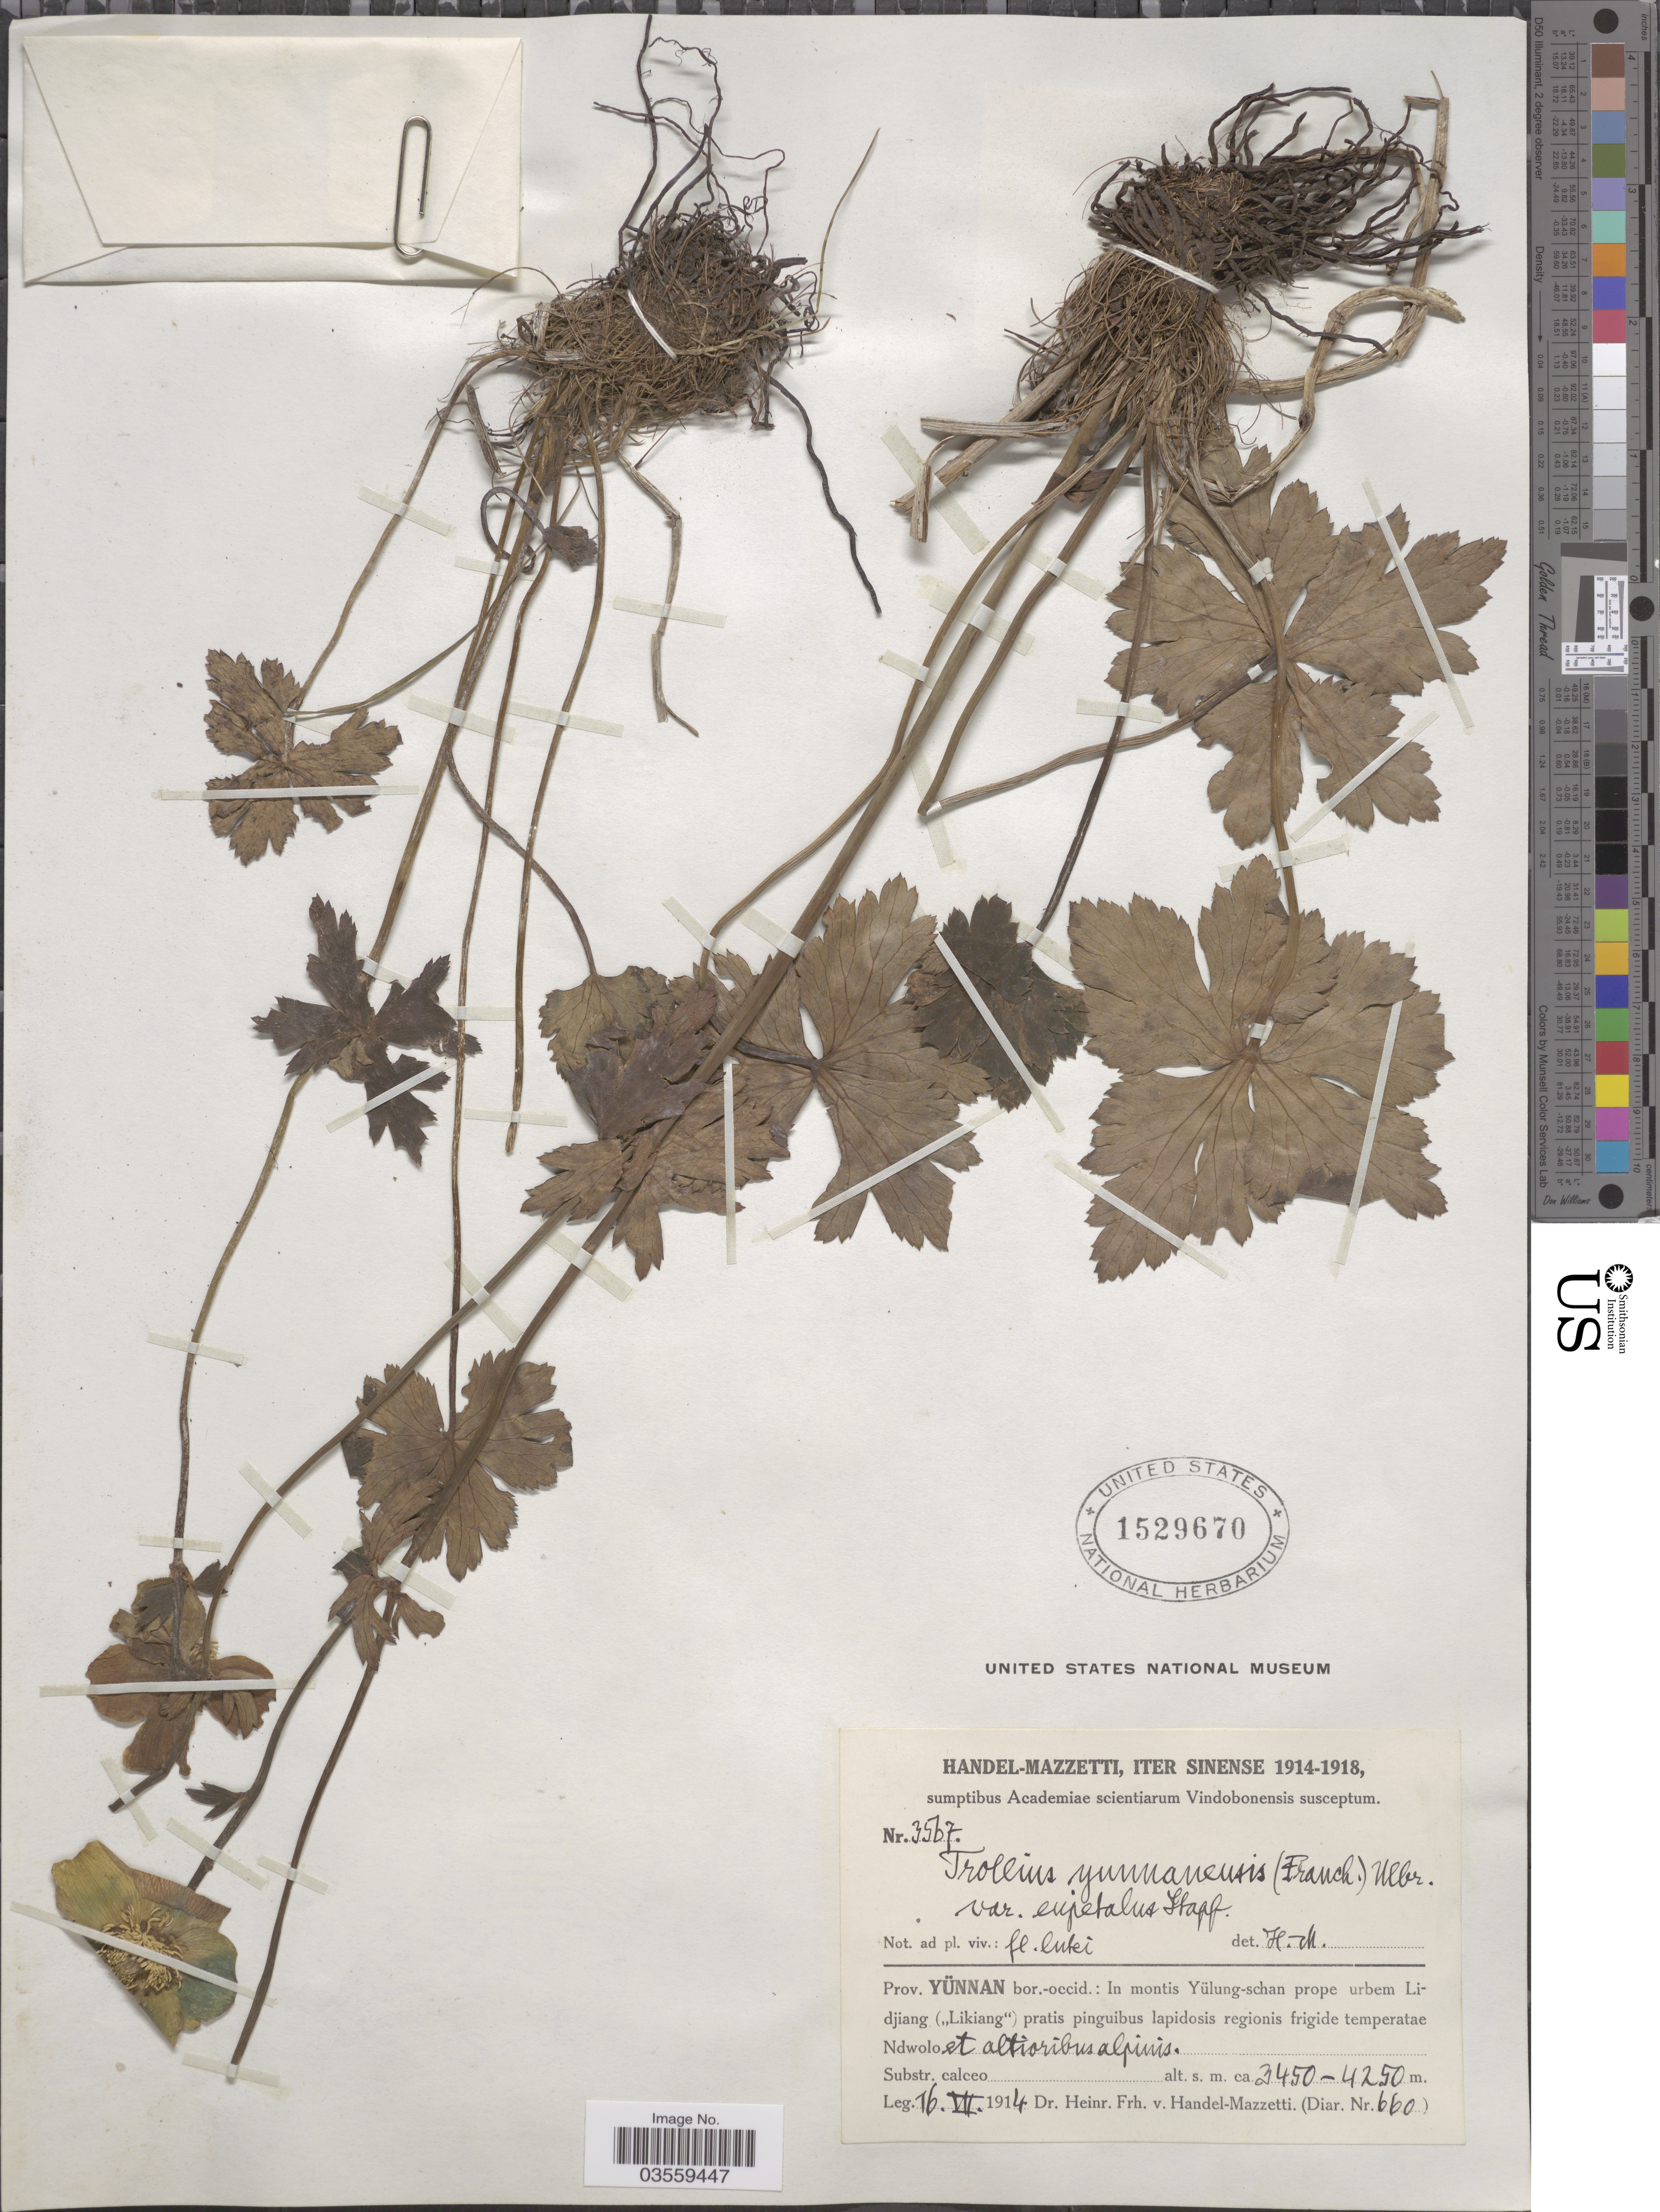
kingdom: Plantae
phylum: Tracheophyta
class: Magnoliopsida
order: Ranunculales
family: Ranunculaceae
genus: Trollius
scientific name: Trollius yunnanensis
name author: Ulbr.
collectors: H. Handel-Mazzetti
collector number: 3567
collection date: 1914-07-16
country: China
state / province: Yunnan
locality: Yünnan bor.-occid.: In montis Yülung-schan prope urbem Lidjiang ("Likiang") pratis pinguibus lapidosis regionis frigide temperatae Ndwolo et altioribus alpinis.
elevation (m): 3450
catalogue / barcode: US 1529670